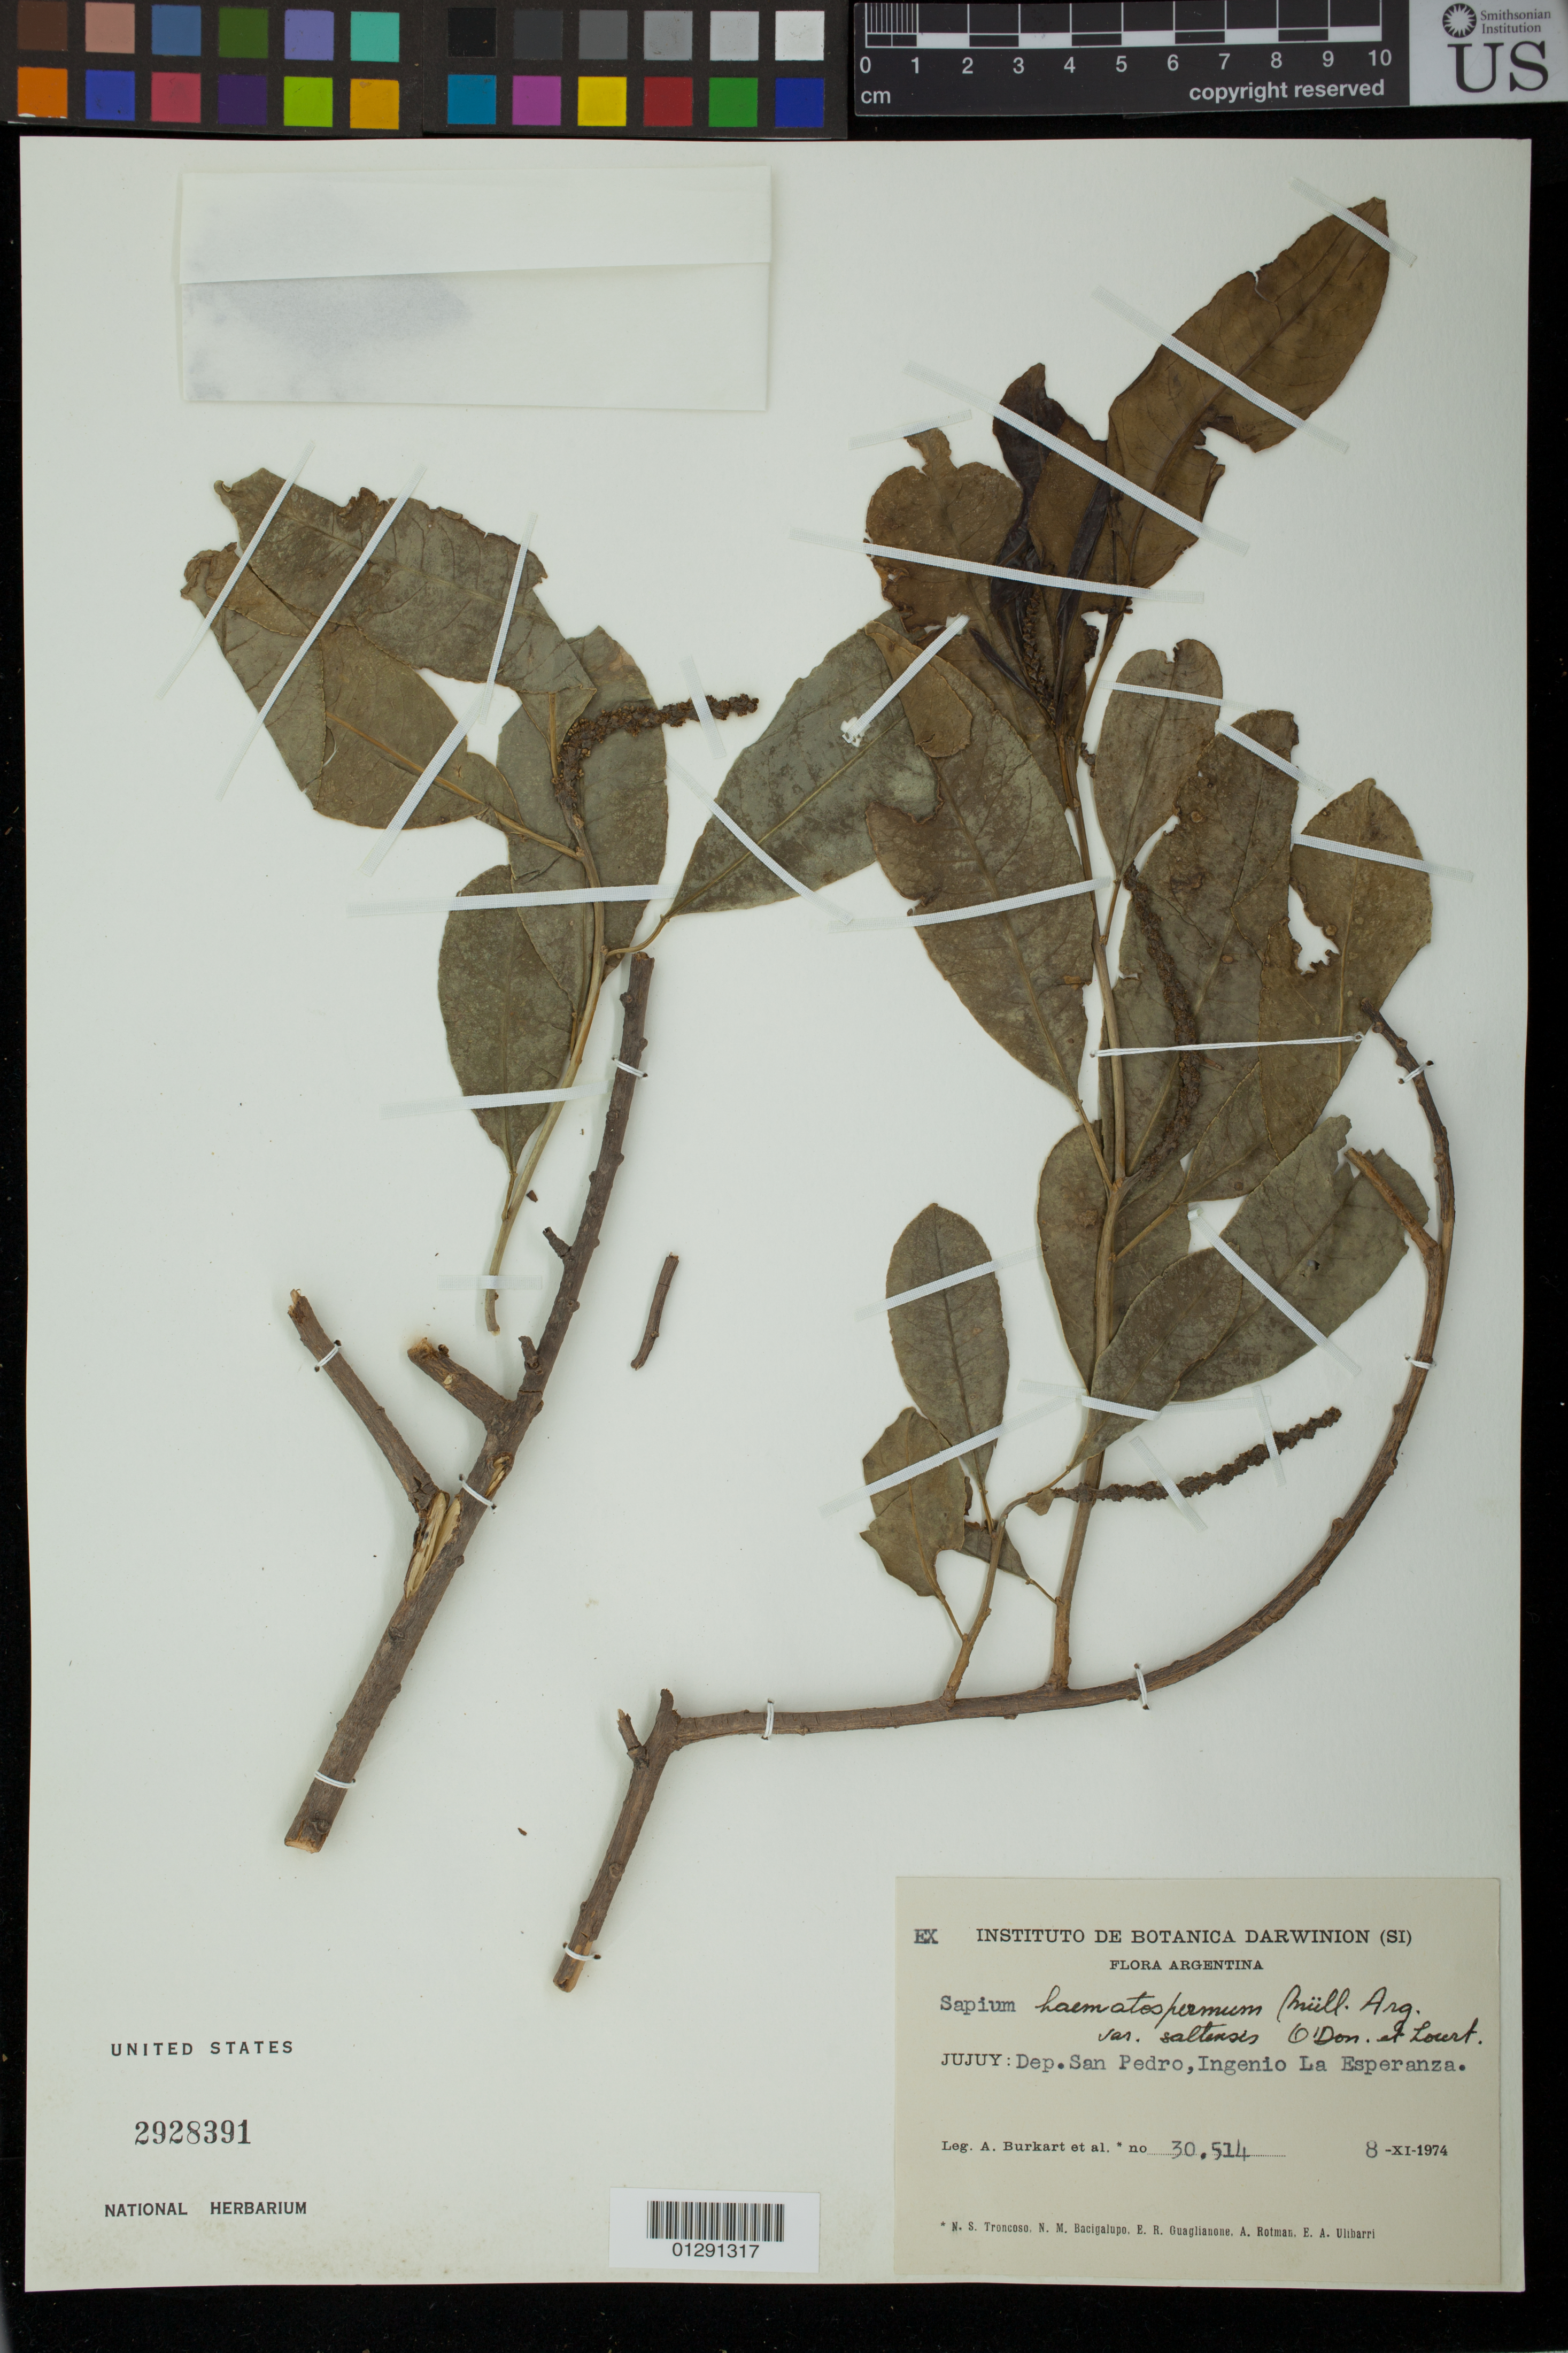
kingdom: Plantae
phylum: Tracheophyta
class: Magnoliopsida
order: Malpighiales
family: Euphorbiaceae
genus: Sapium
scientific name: Sapium glandulatum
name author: (Vell.) Pax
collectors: N. S. Troncoso, N. Bacigalupi, E. R. Guaglianone & A. D. Rotman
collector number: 30514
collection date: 1974-11-08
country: Argentina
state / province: Jujuy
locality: Dept. San Pedro, Ingenio La Esperanza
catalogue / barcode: US 2928391